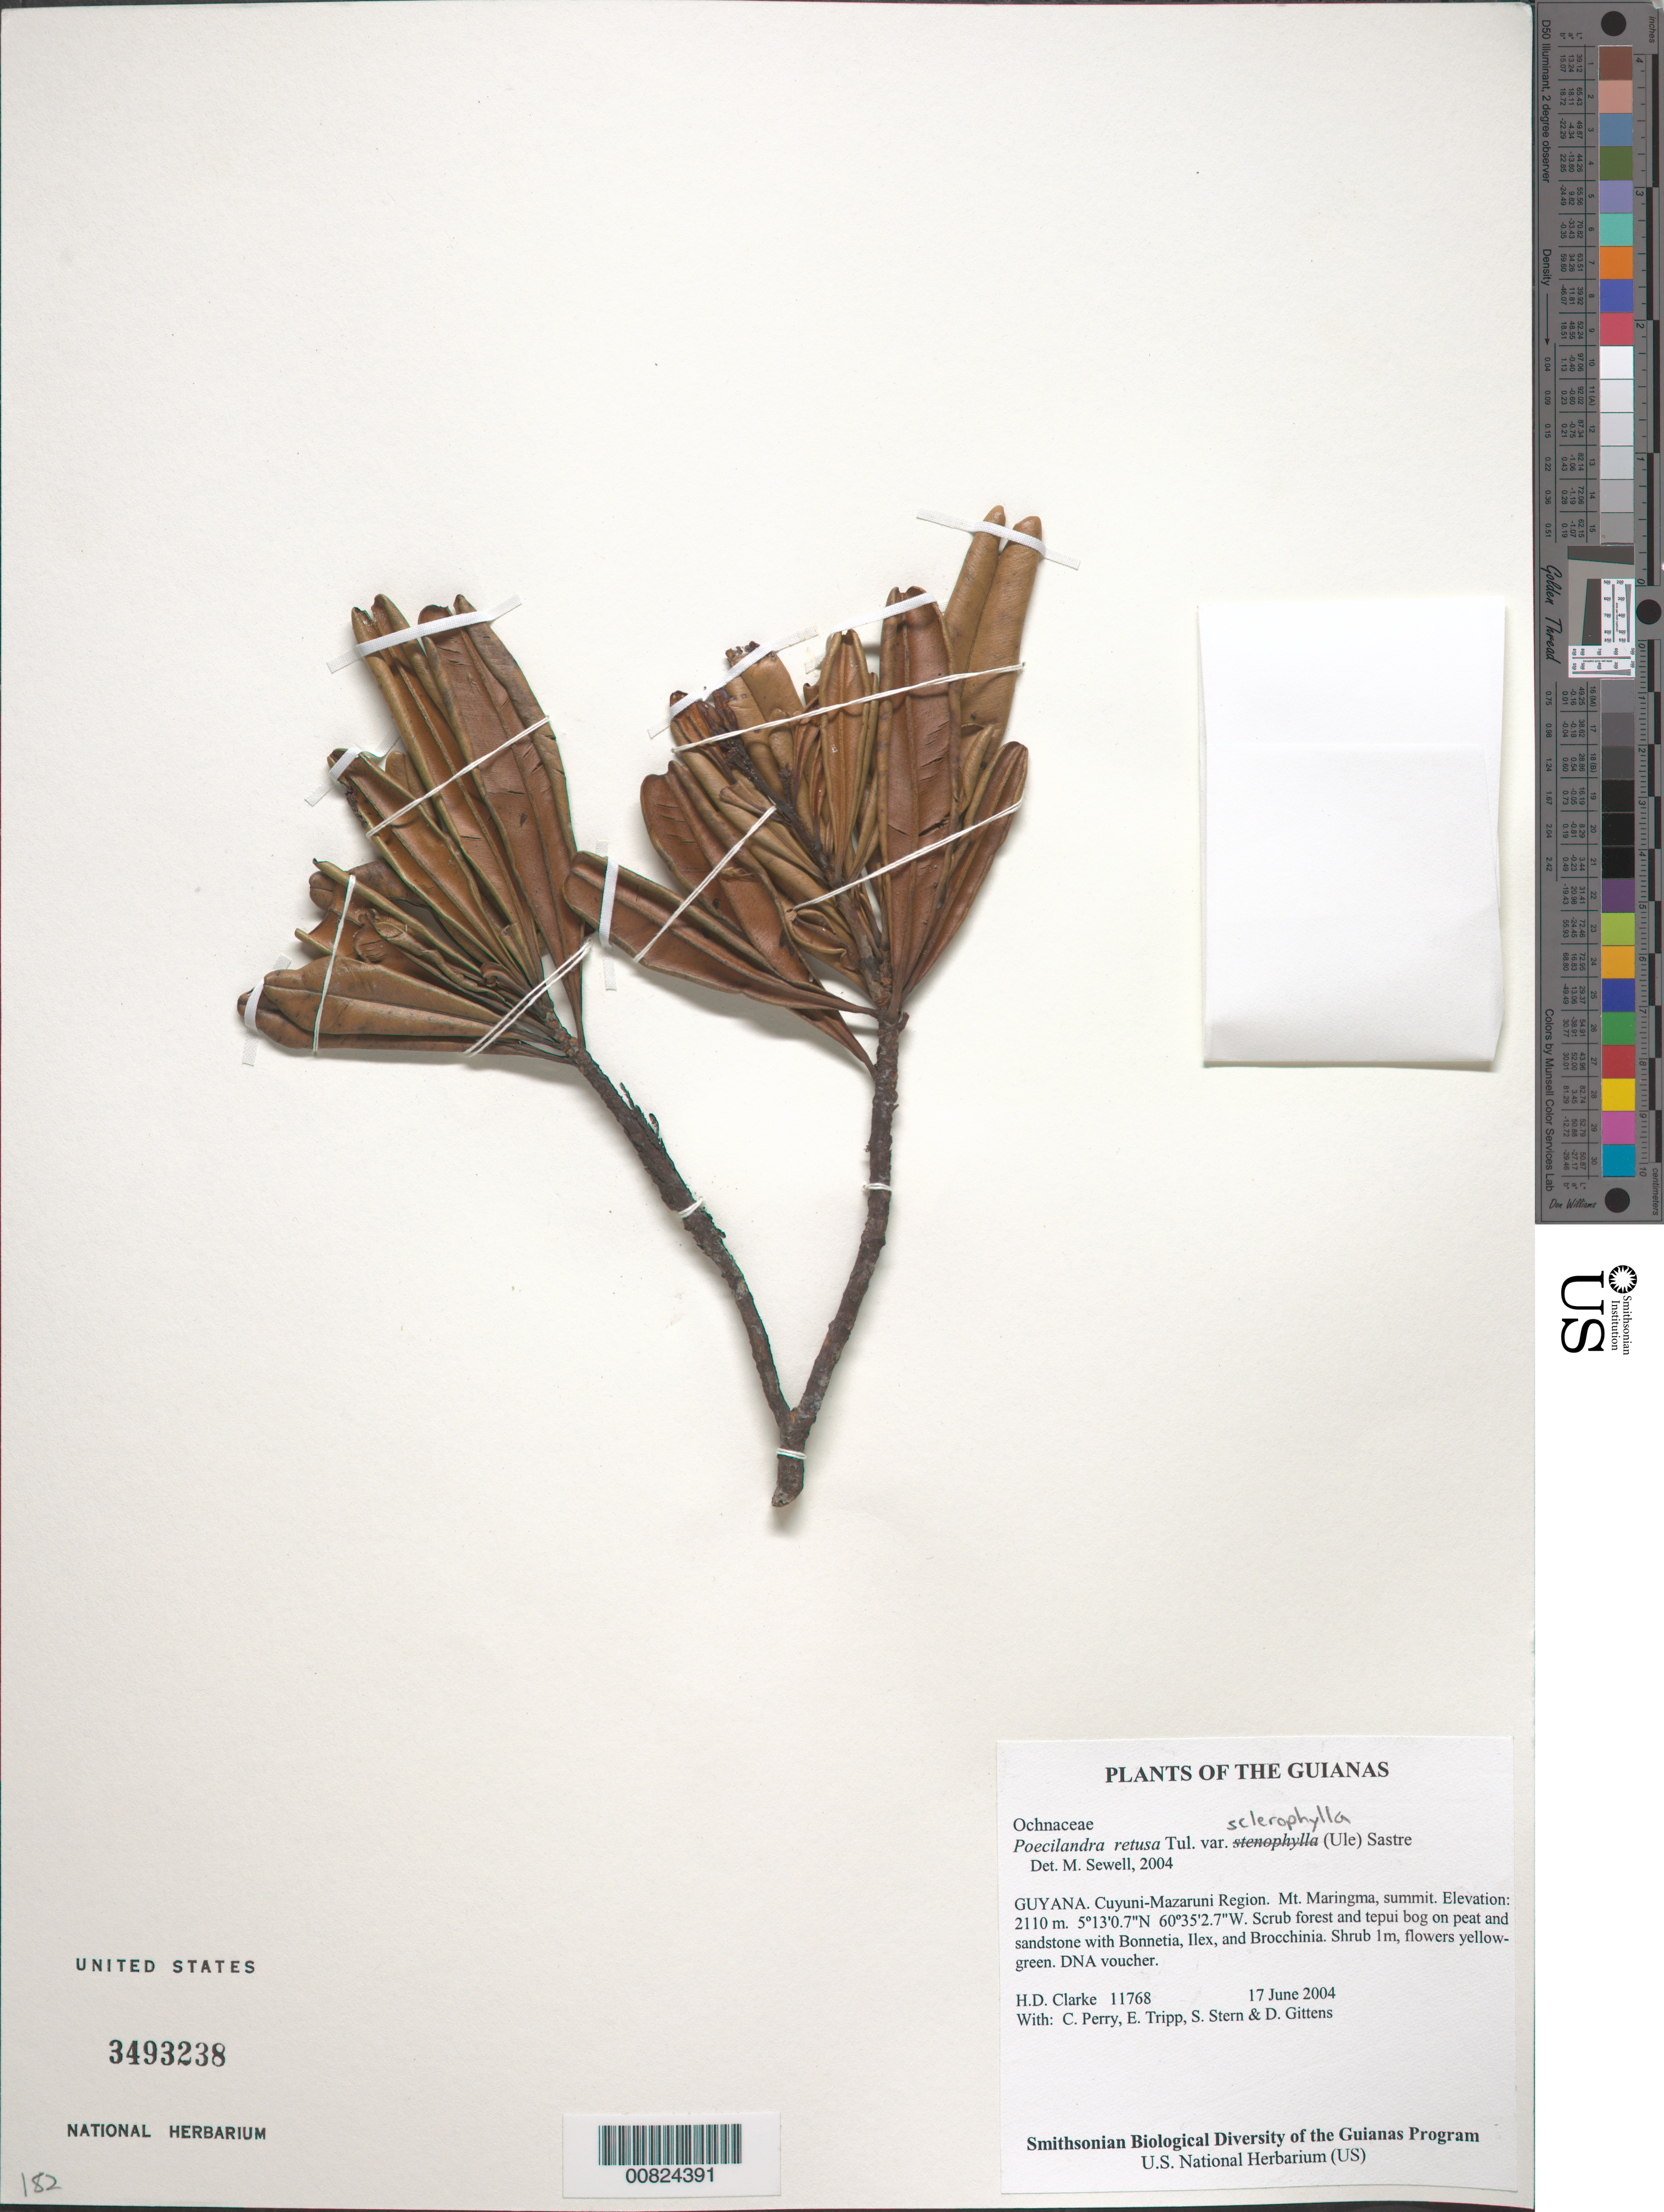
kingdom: Plantae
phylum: Tracheophyta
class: Magnoliopsida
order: Malpighiales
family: Ochnaceae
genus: Poecilandra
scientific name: Poecilandra retusa var. sclerophylla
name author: (Ule) Sastre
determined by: Sewell, M.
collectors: H. D. Clarke, C. Perry, E. Tripp, S. R. Stern & D. Gittens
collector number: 11768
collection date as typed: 17 June 2004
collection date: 2004-06-17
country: Guyana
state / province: Cuyuni-Mazaruni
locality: Mt. Maringma, summit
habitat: Scrub forest and tepui bog on peat and sandstone with Bonnetia, Ilex, and Brocchinia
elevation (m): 2110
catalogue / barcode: US 3493238